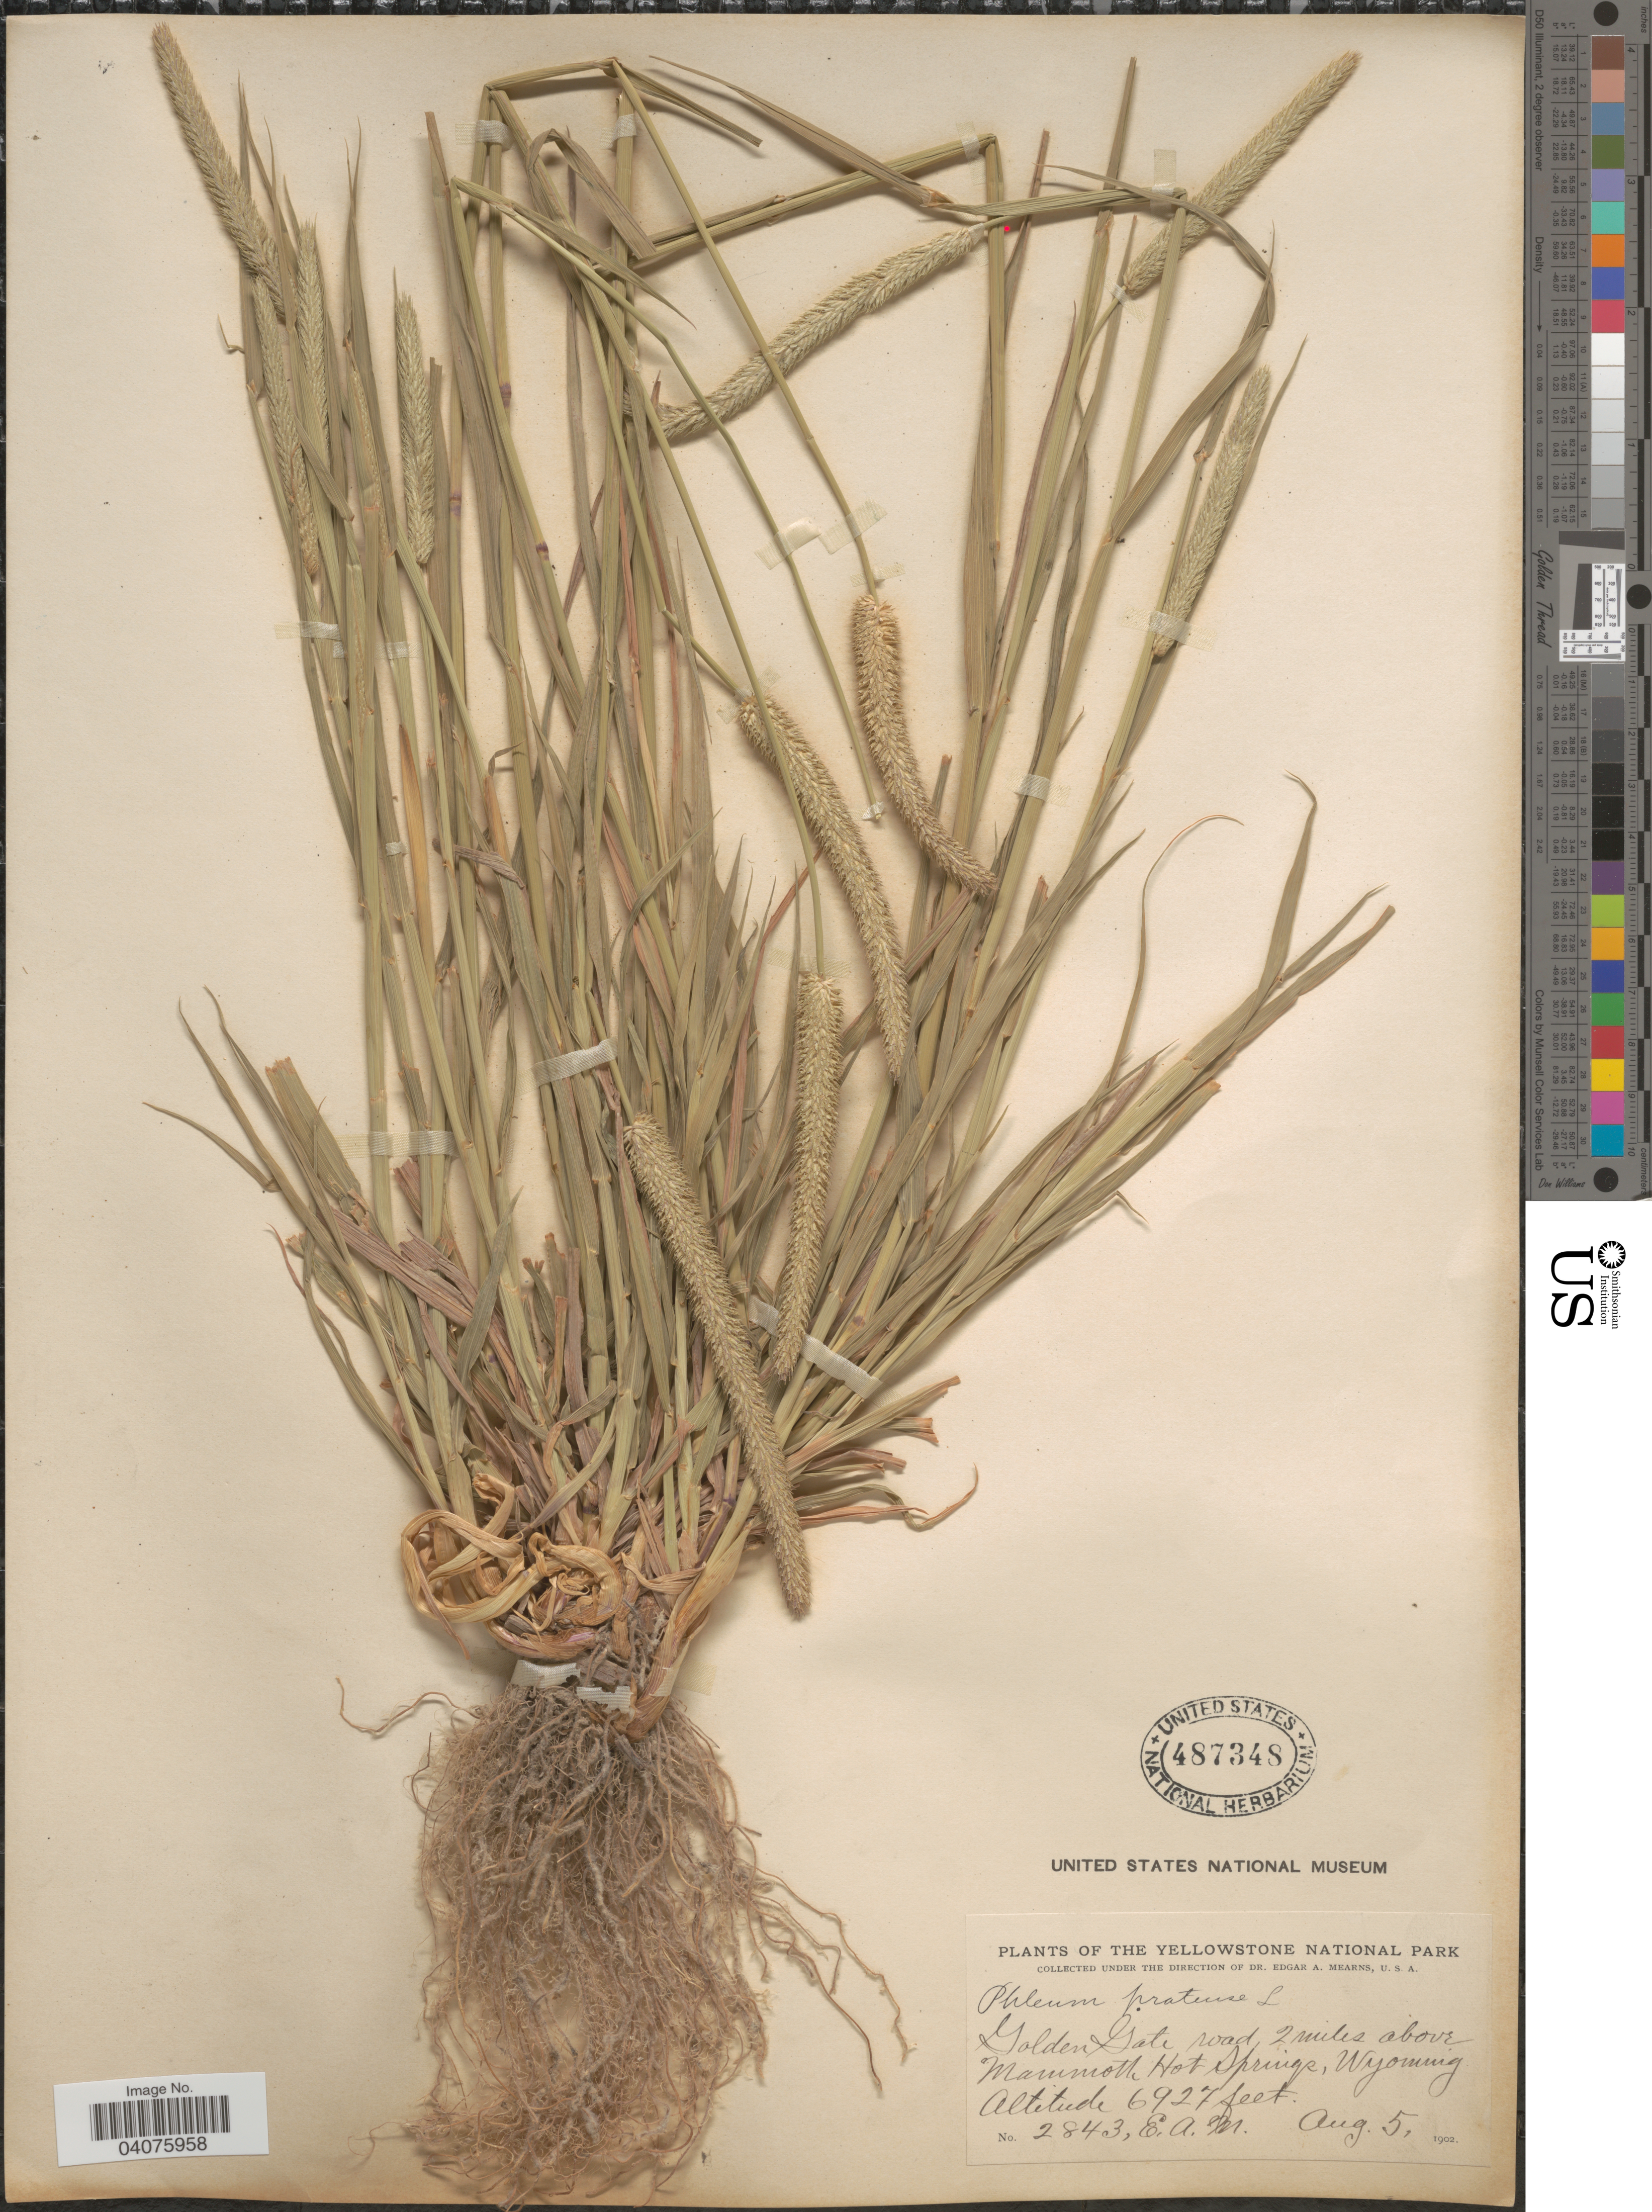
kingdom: Plantae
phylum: Tracheophyta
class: Liliopsida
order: Poales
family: Poaceae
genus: Phleum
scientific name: Phleum pratense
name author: L.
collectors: E. A. Mearns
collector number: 2843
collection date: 1902-08-05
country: United States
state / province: Wyoming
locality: The Yellowstone National Park. Golden Gate road, 2 miles above Mammoth Hot Springs.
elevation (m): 2111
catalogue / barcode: US 487348